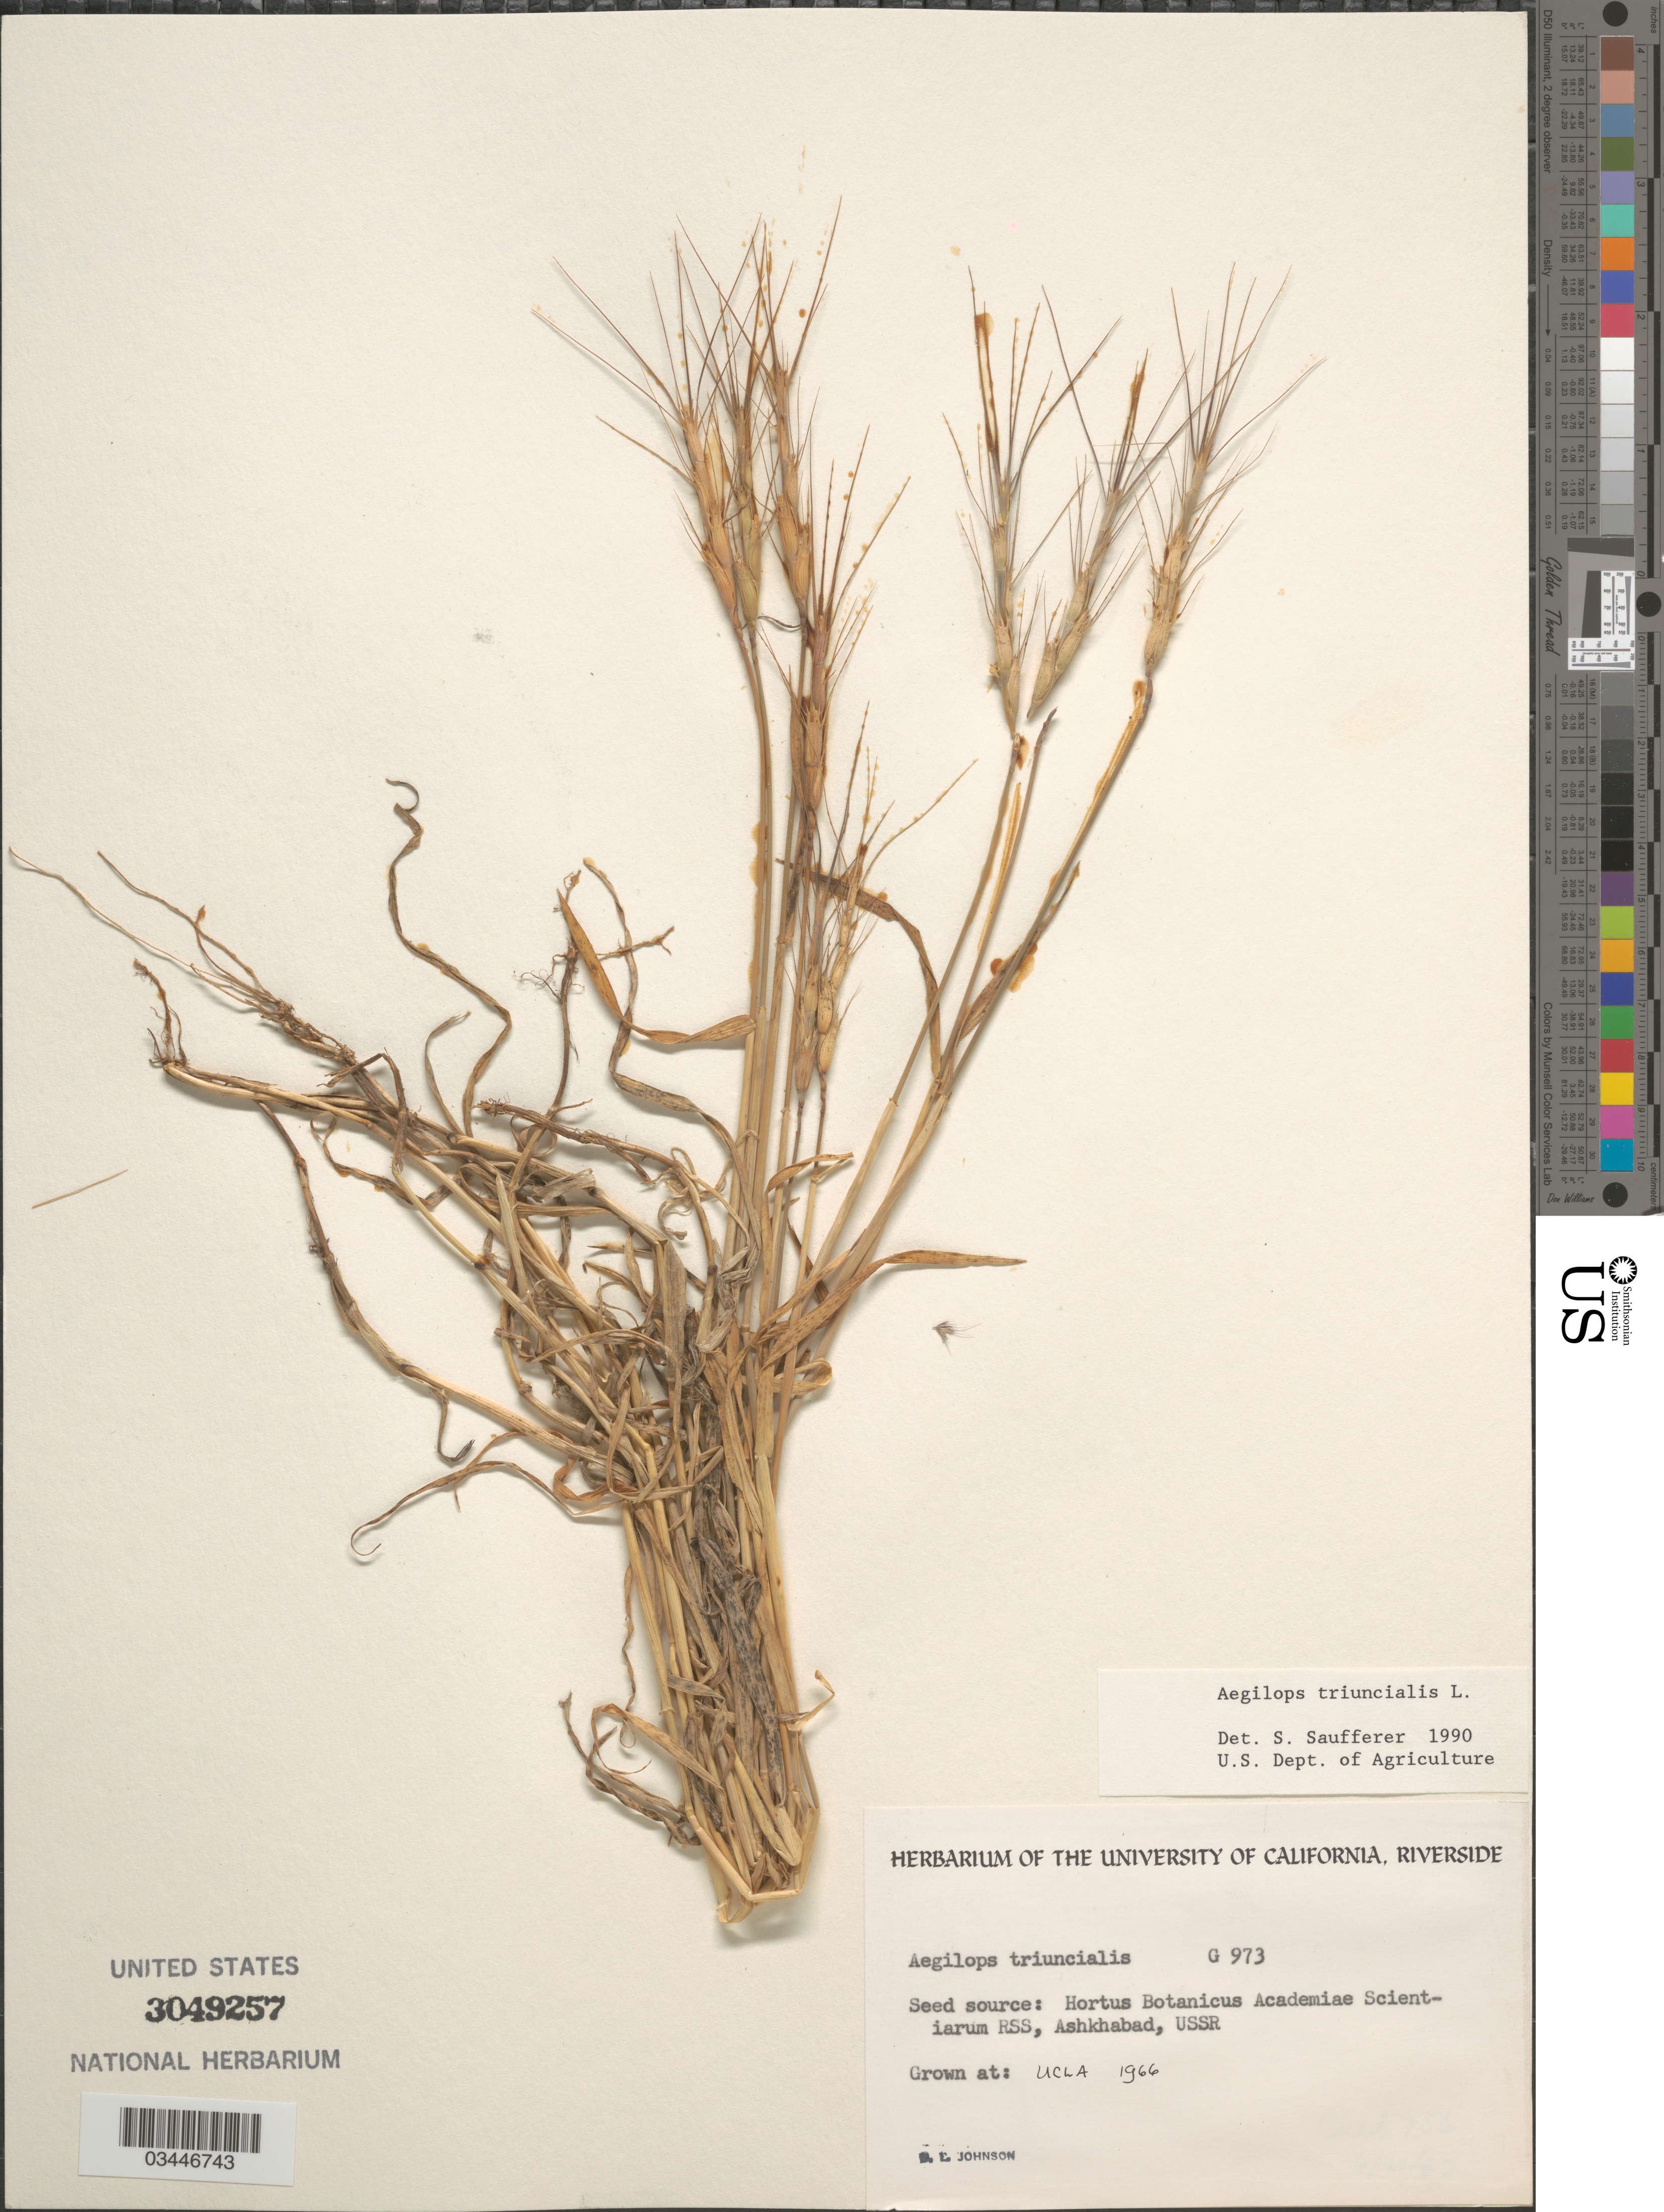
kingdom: Plantae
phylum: Tracheophyta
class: Liliopsida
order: Poales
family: Poaceae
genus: Aegilops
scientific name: Aegilops triuncialis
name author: L.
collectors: B. Johnson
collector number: G973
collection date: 1966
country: United States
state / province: California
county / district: Los Angeles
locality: UCLA.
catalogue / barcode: US 3049257